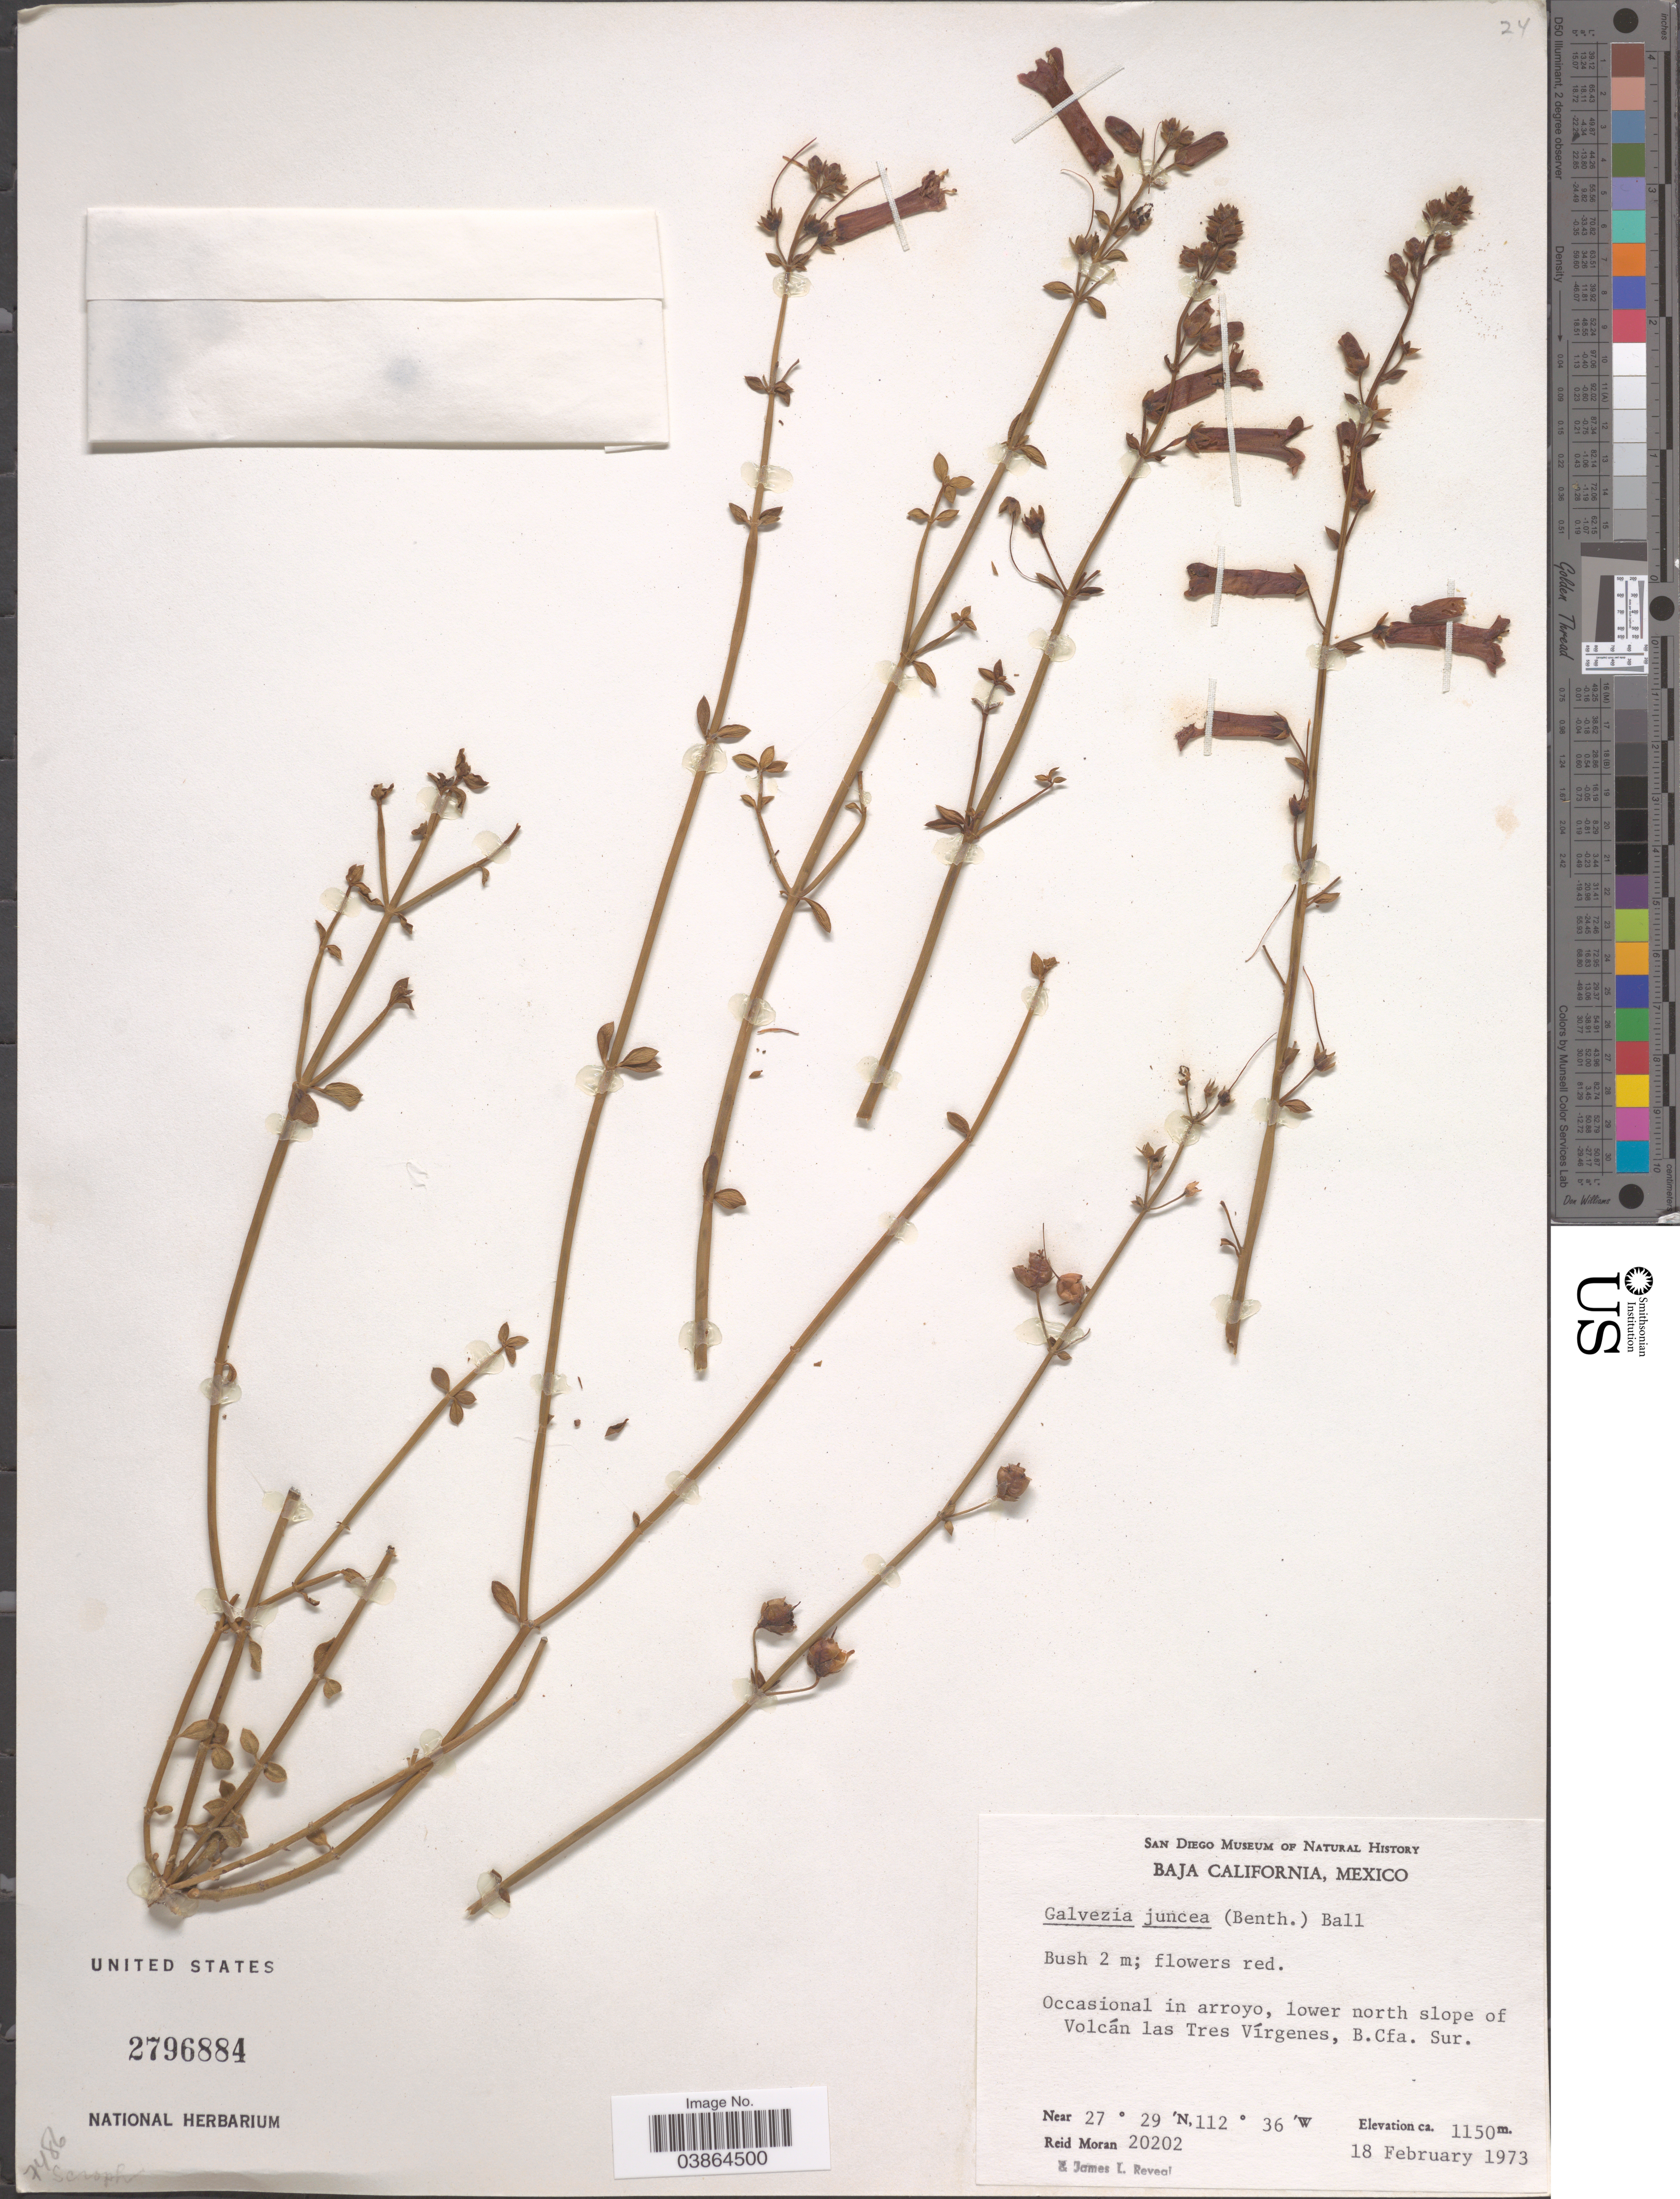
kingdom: Plantae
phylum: Tracheophyta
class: Magnoliopsida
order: Lamiales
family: Plantaginaceae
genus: Gambelia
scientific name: Gambelia juncea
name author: (Benth.) D.A. Sutton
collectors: R. Moran & J. L. Reveal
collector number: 20202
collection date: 1973-02-18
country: Mexico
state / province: Baja California Sur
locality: Occasional in arroyo, lower north slope of Volcán las Tres Vírgenes.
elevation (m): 1150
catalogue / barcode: US 2796884